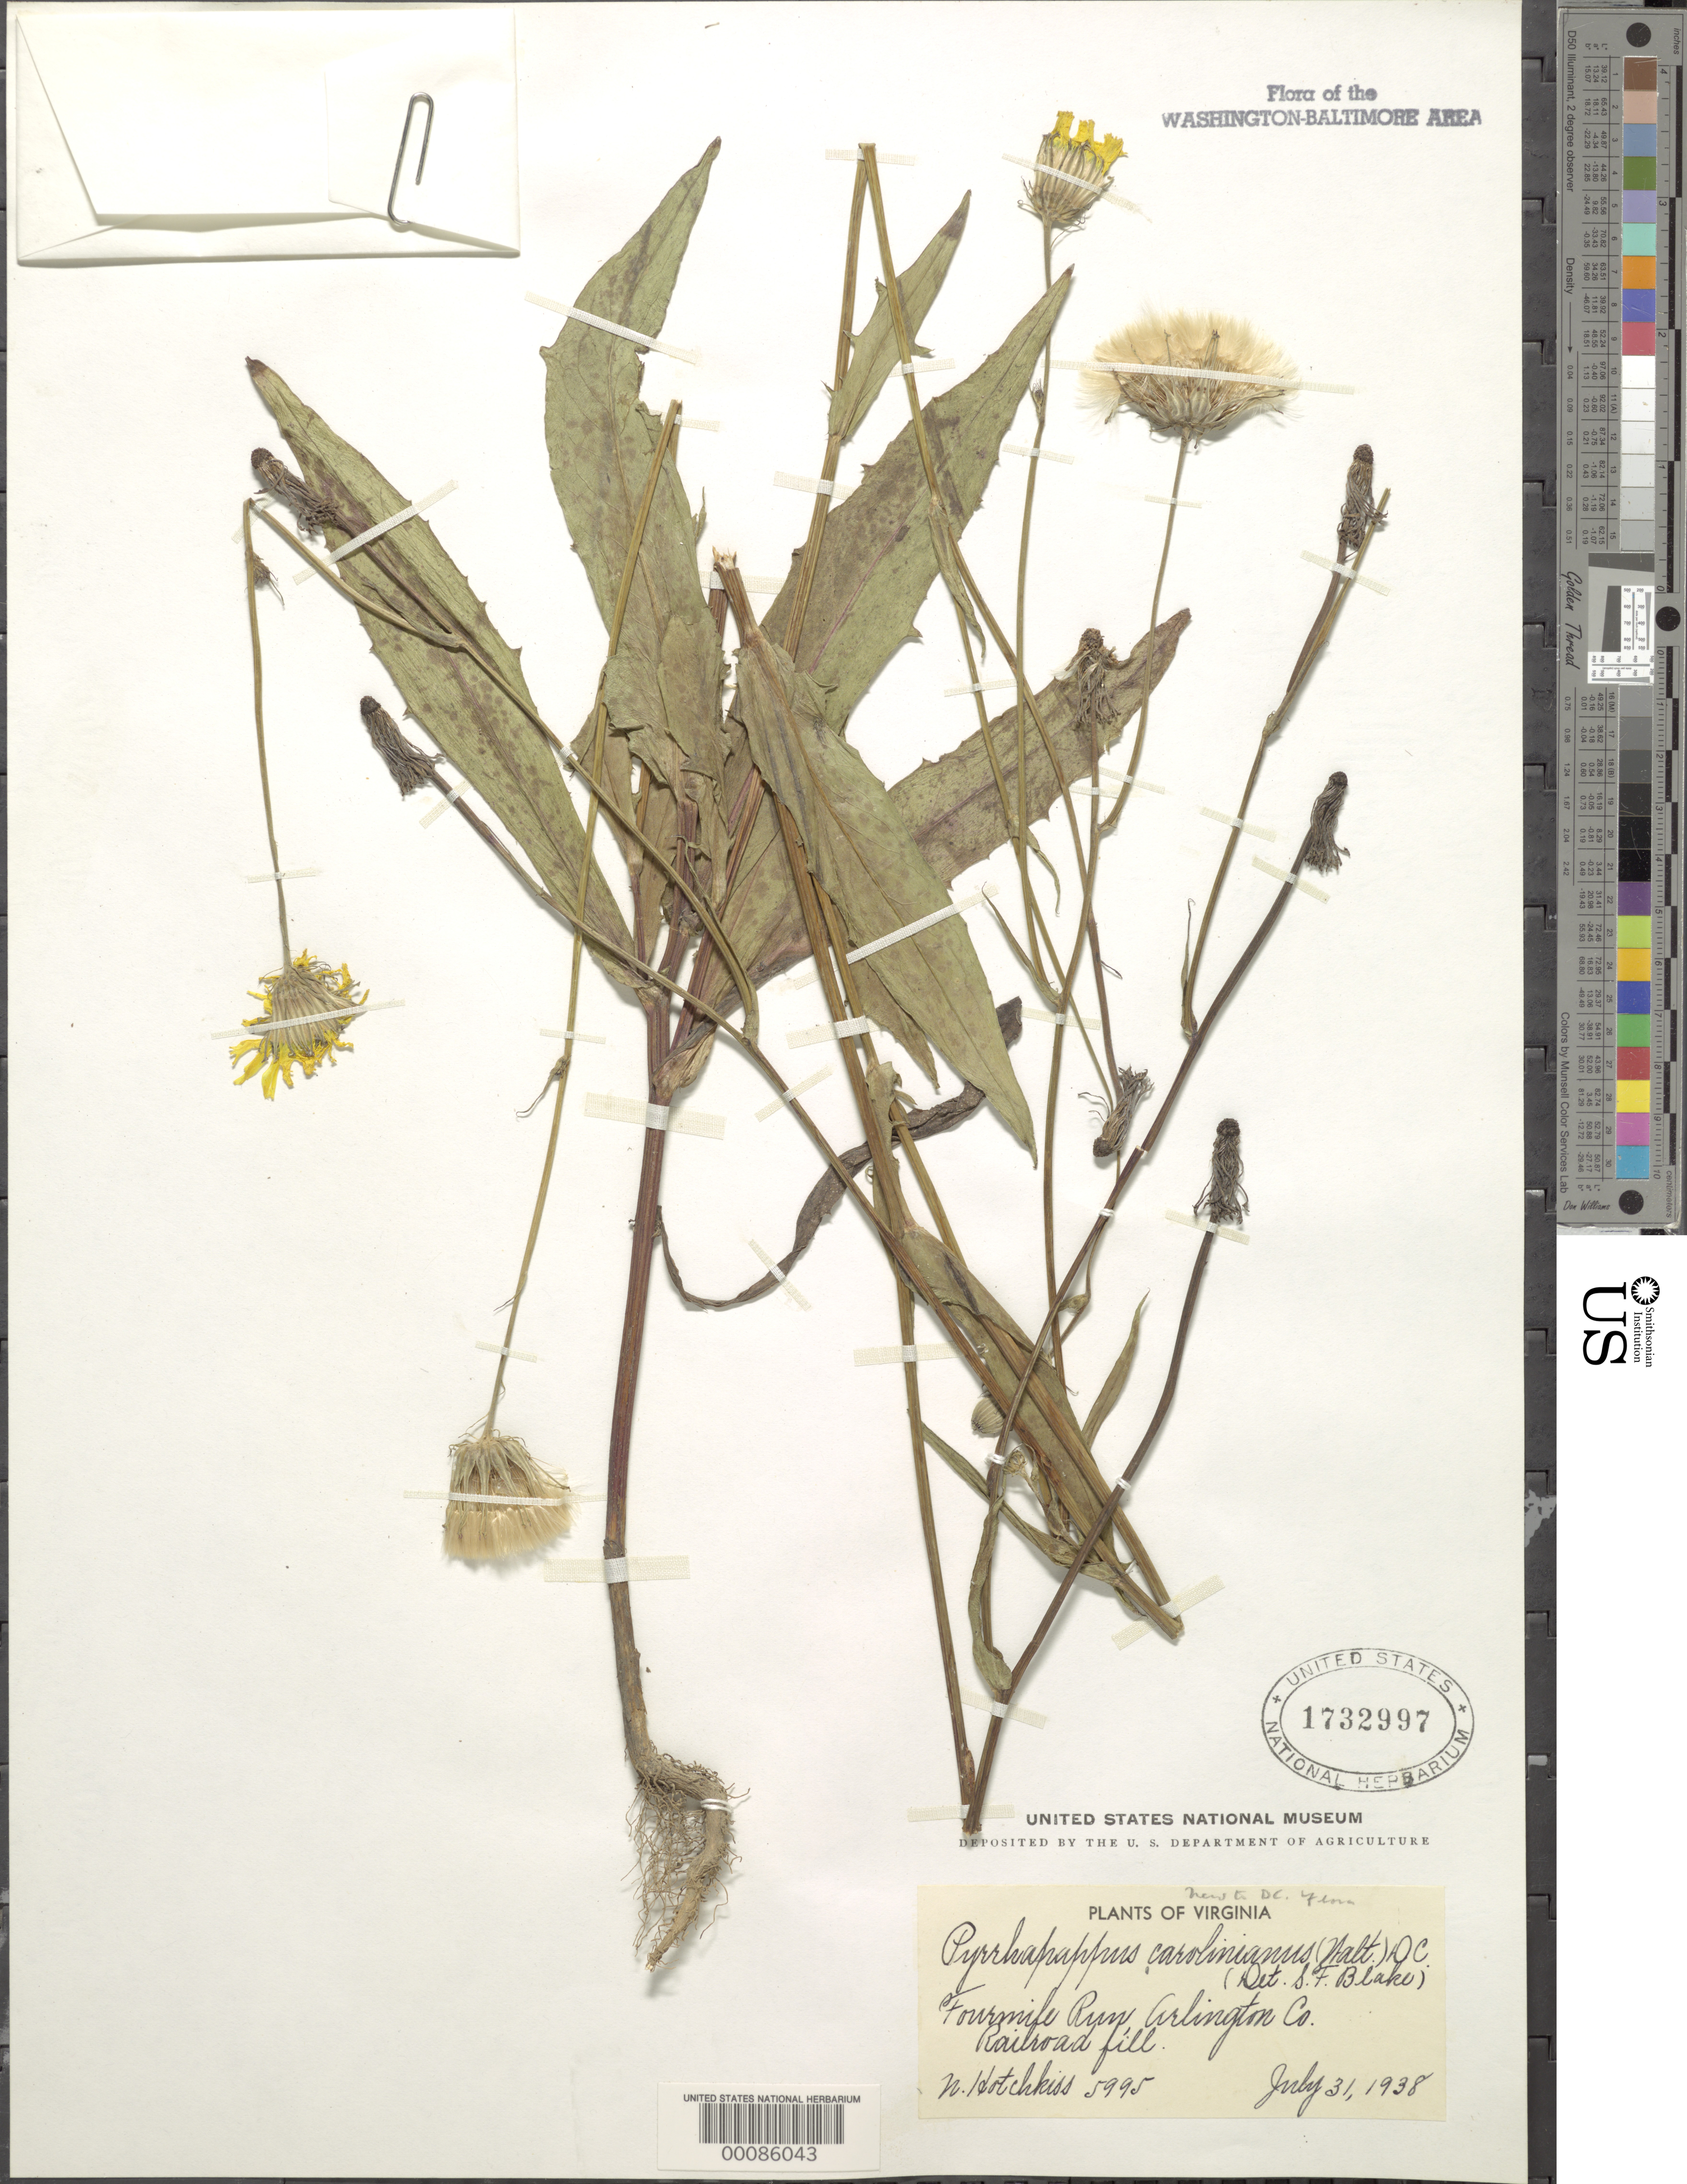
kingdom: Plantae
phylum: Tracheophyta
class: Magnoliopsida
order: Asterales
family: Asteraceae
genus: Pyrrhopappus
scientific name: Pyrrhopappus carolinianus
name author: (Walter) DC.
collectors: N. Hotchkiss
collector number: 5995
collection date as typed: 31 Jul 1938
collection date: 1938-07-31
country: United States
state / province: Virginia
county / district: Arlington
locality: Four Mile Run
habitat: Railroad fill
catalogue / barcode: US 1732997